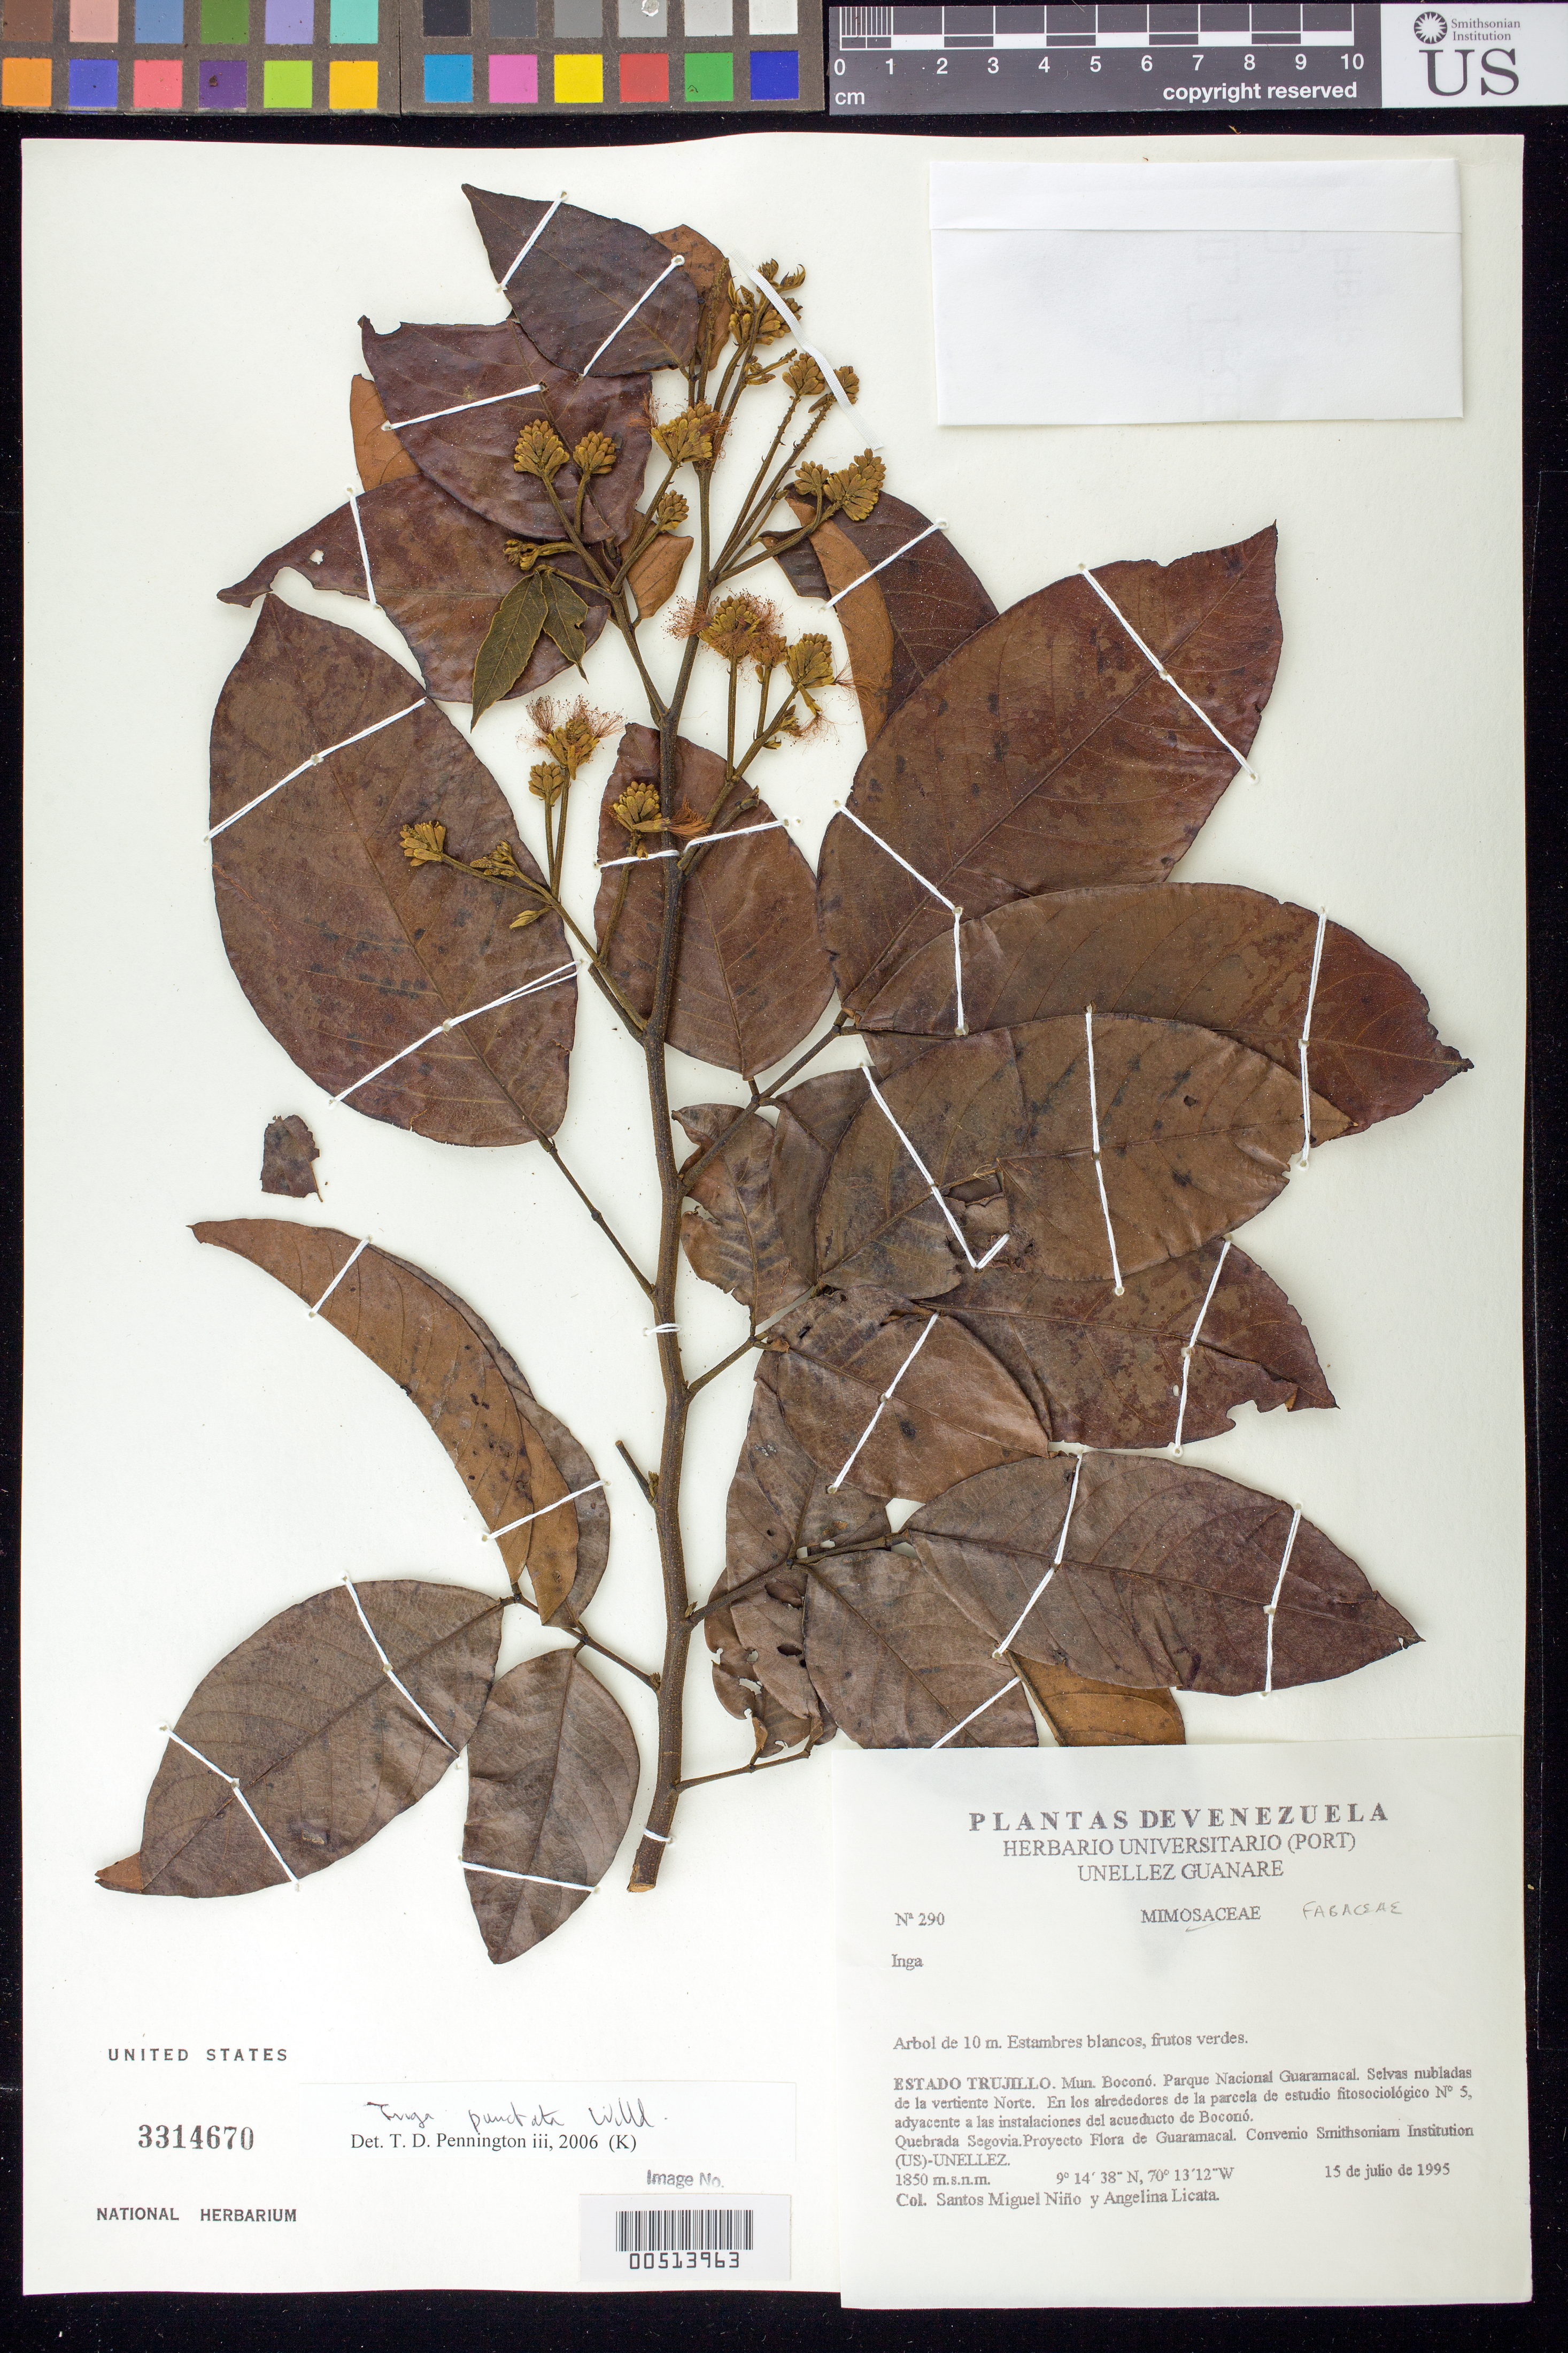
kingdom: Plantae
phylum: Tracheophyta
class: Magnoliopsida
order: Fabales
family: Fabaceae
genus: Inga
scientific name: Inga sp.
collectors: S. M. Niño & A. Licata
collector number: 290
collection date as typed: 15 Jul 1995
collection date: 1995-07-15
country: Venezuela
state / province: Trujillo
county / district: Boconó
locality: Parque Nacional Guaramacal, vertiente N, adyacente a las instalaciones del acueducto de Boconó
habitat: Selva nubladas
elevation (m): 1850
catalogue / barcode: US 3314670